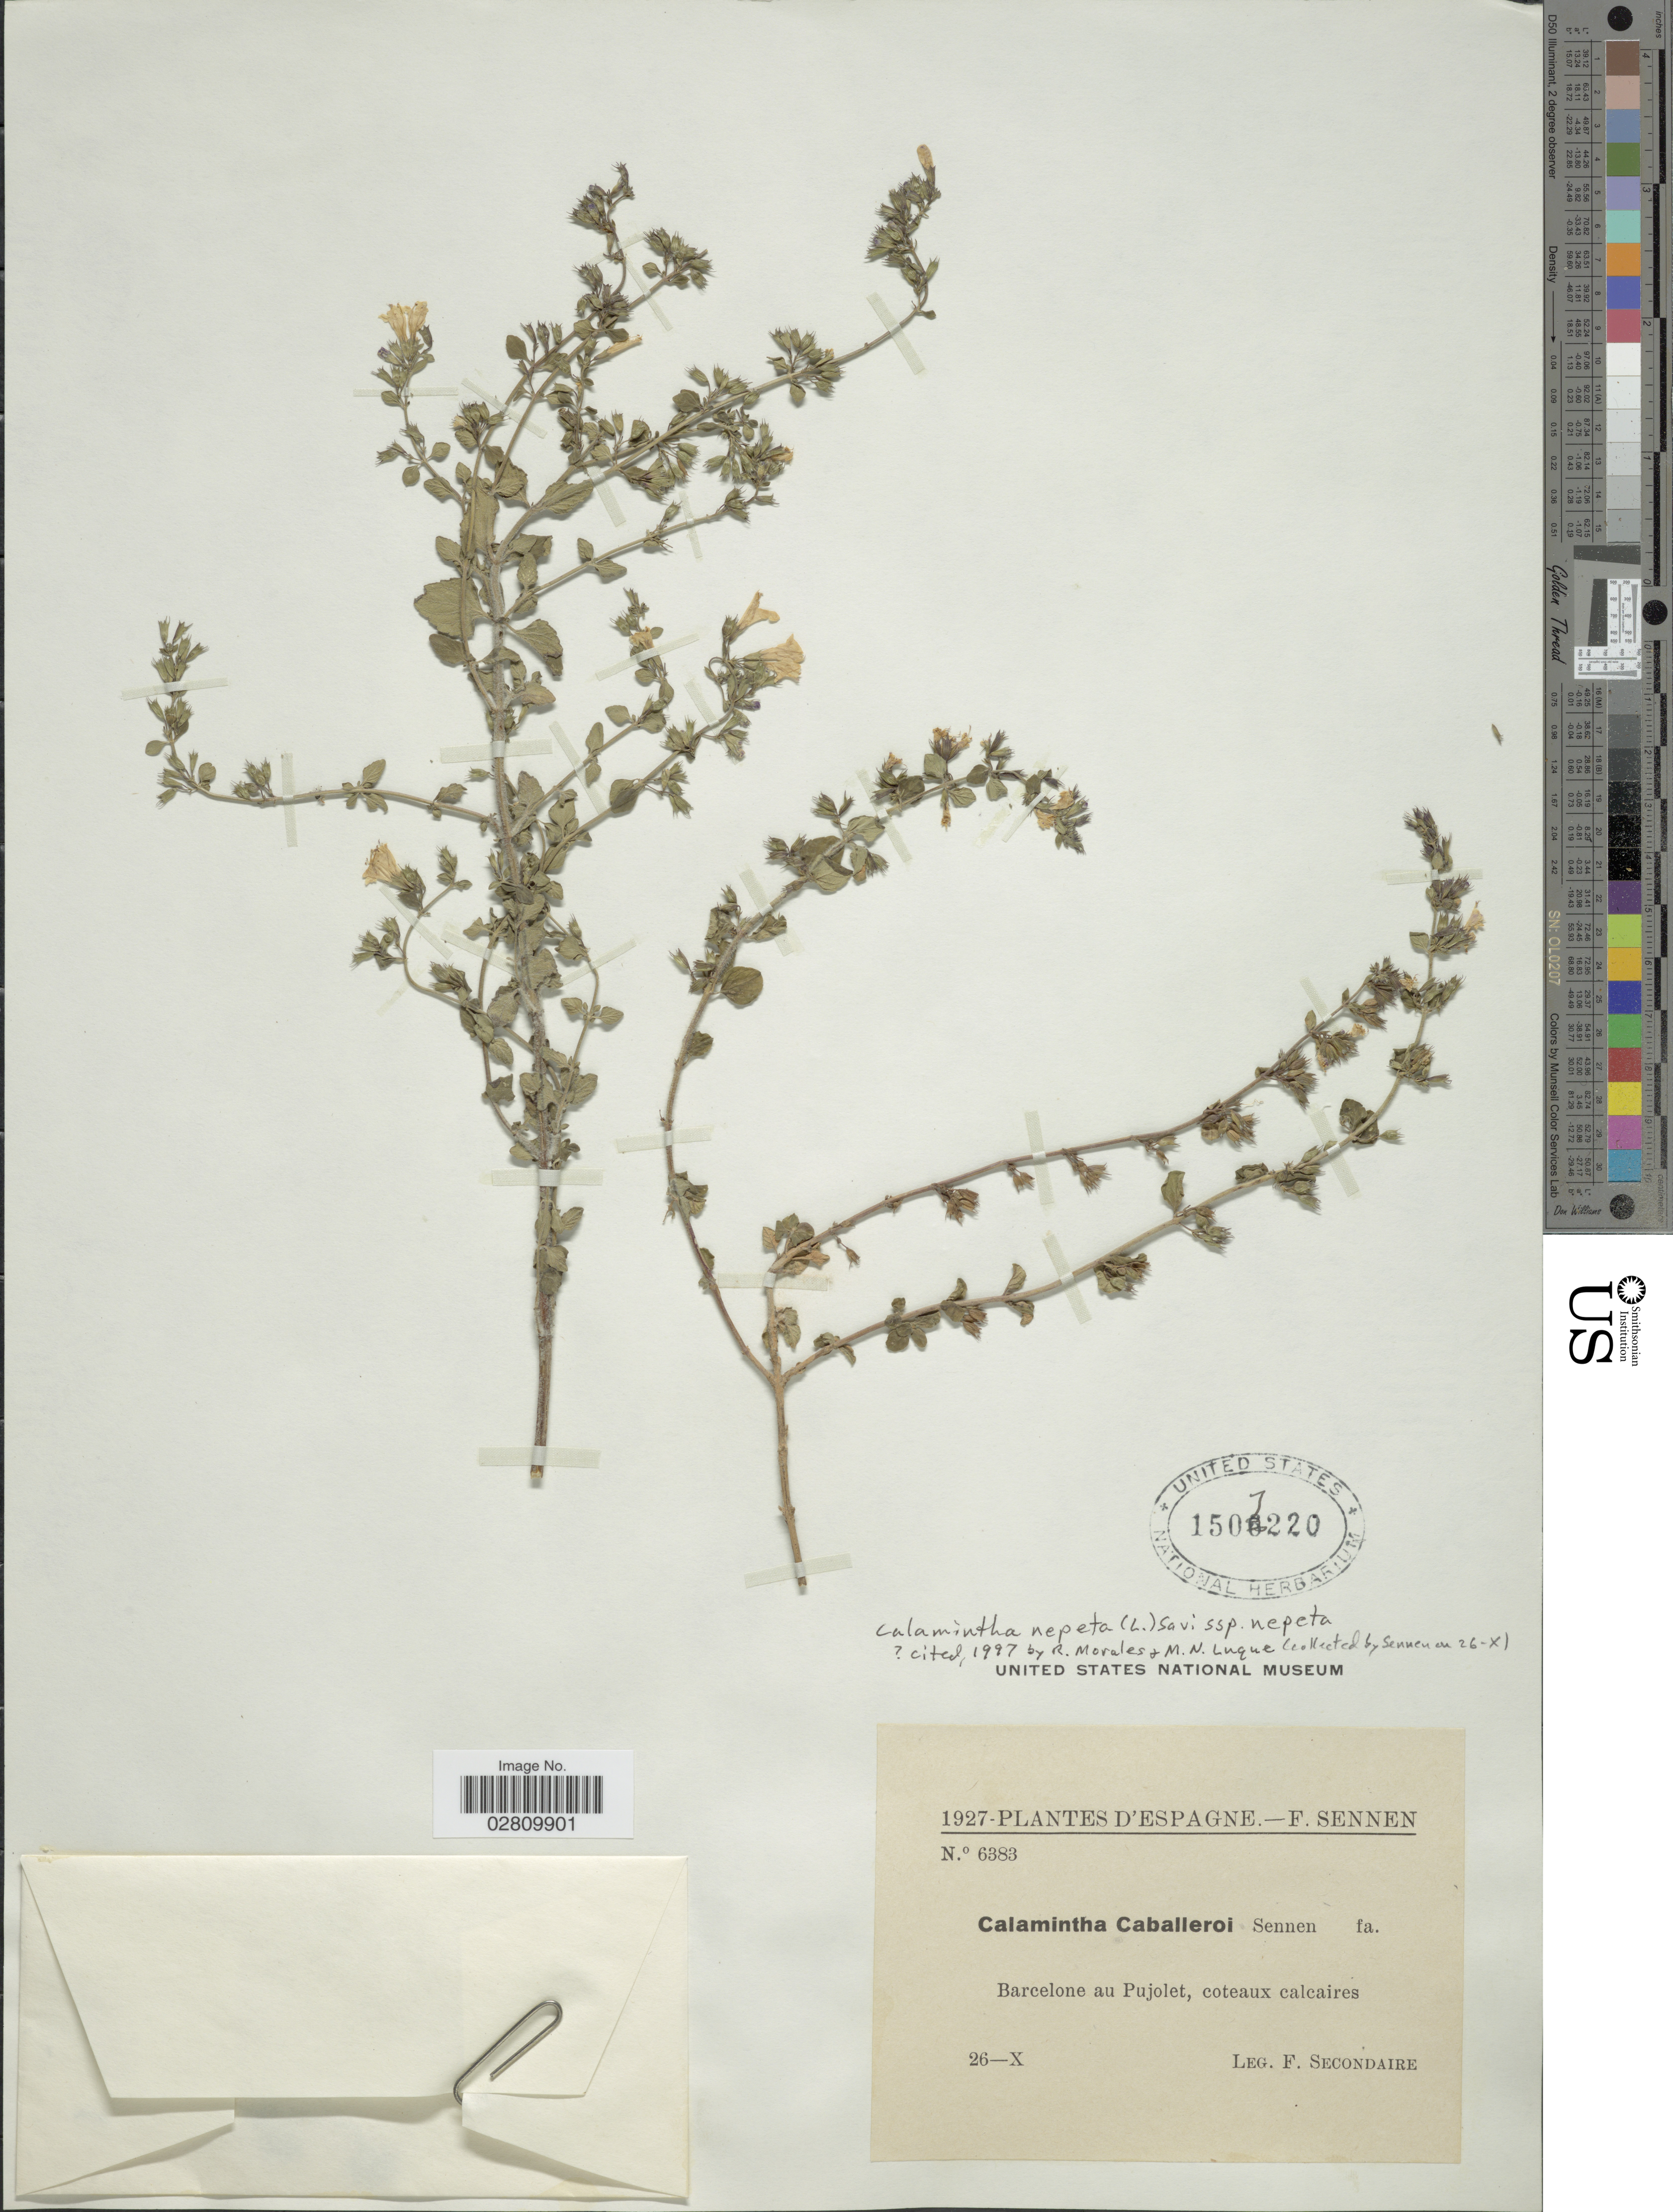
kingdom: Plantae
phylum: Tracheophyta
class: Magnoliopsida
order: Lamiales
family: Lamiaceae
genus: Clinopodium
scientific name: Clinopodium nepeta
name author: (L.) Kuntze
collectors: F. Secondaire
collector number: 6383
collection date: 1927-10-26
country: Spain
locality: Espagne. Barcelone au Pujolet, coteaux calcaires.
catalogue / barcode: US 1507220